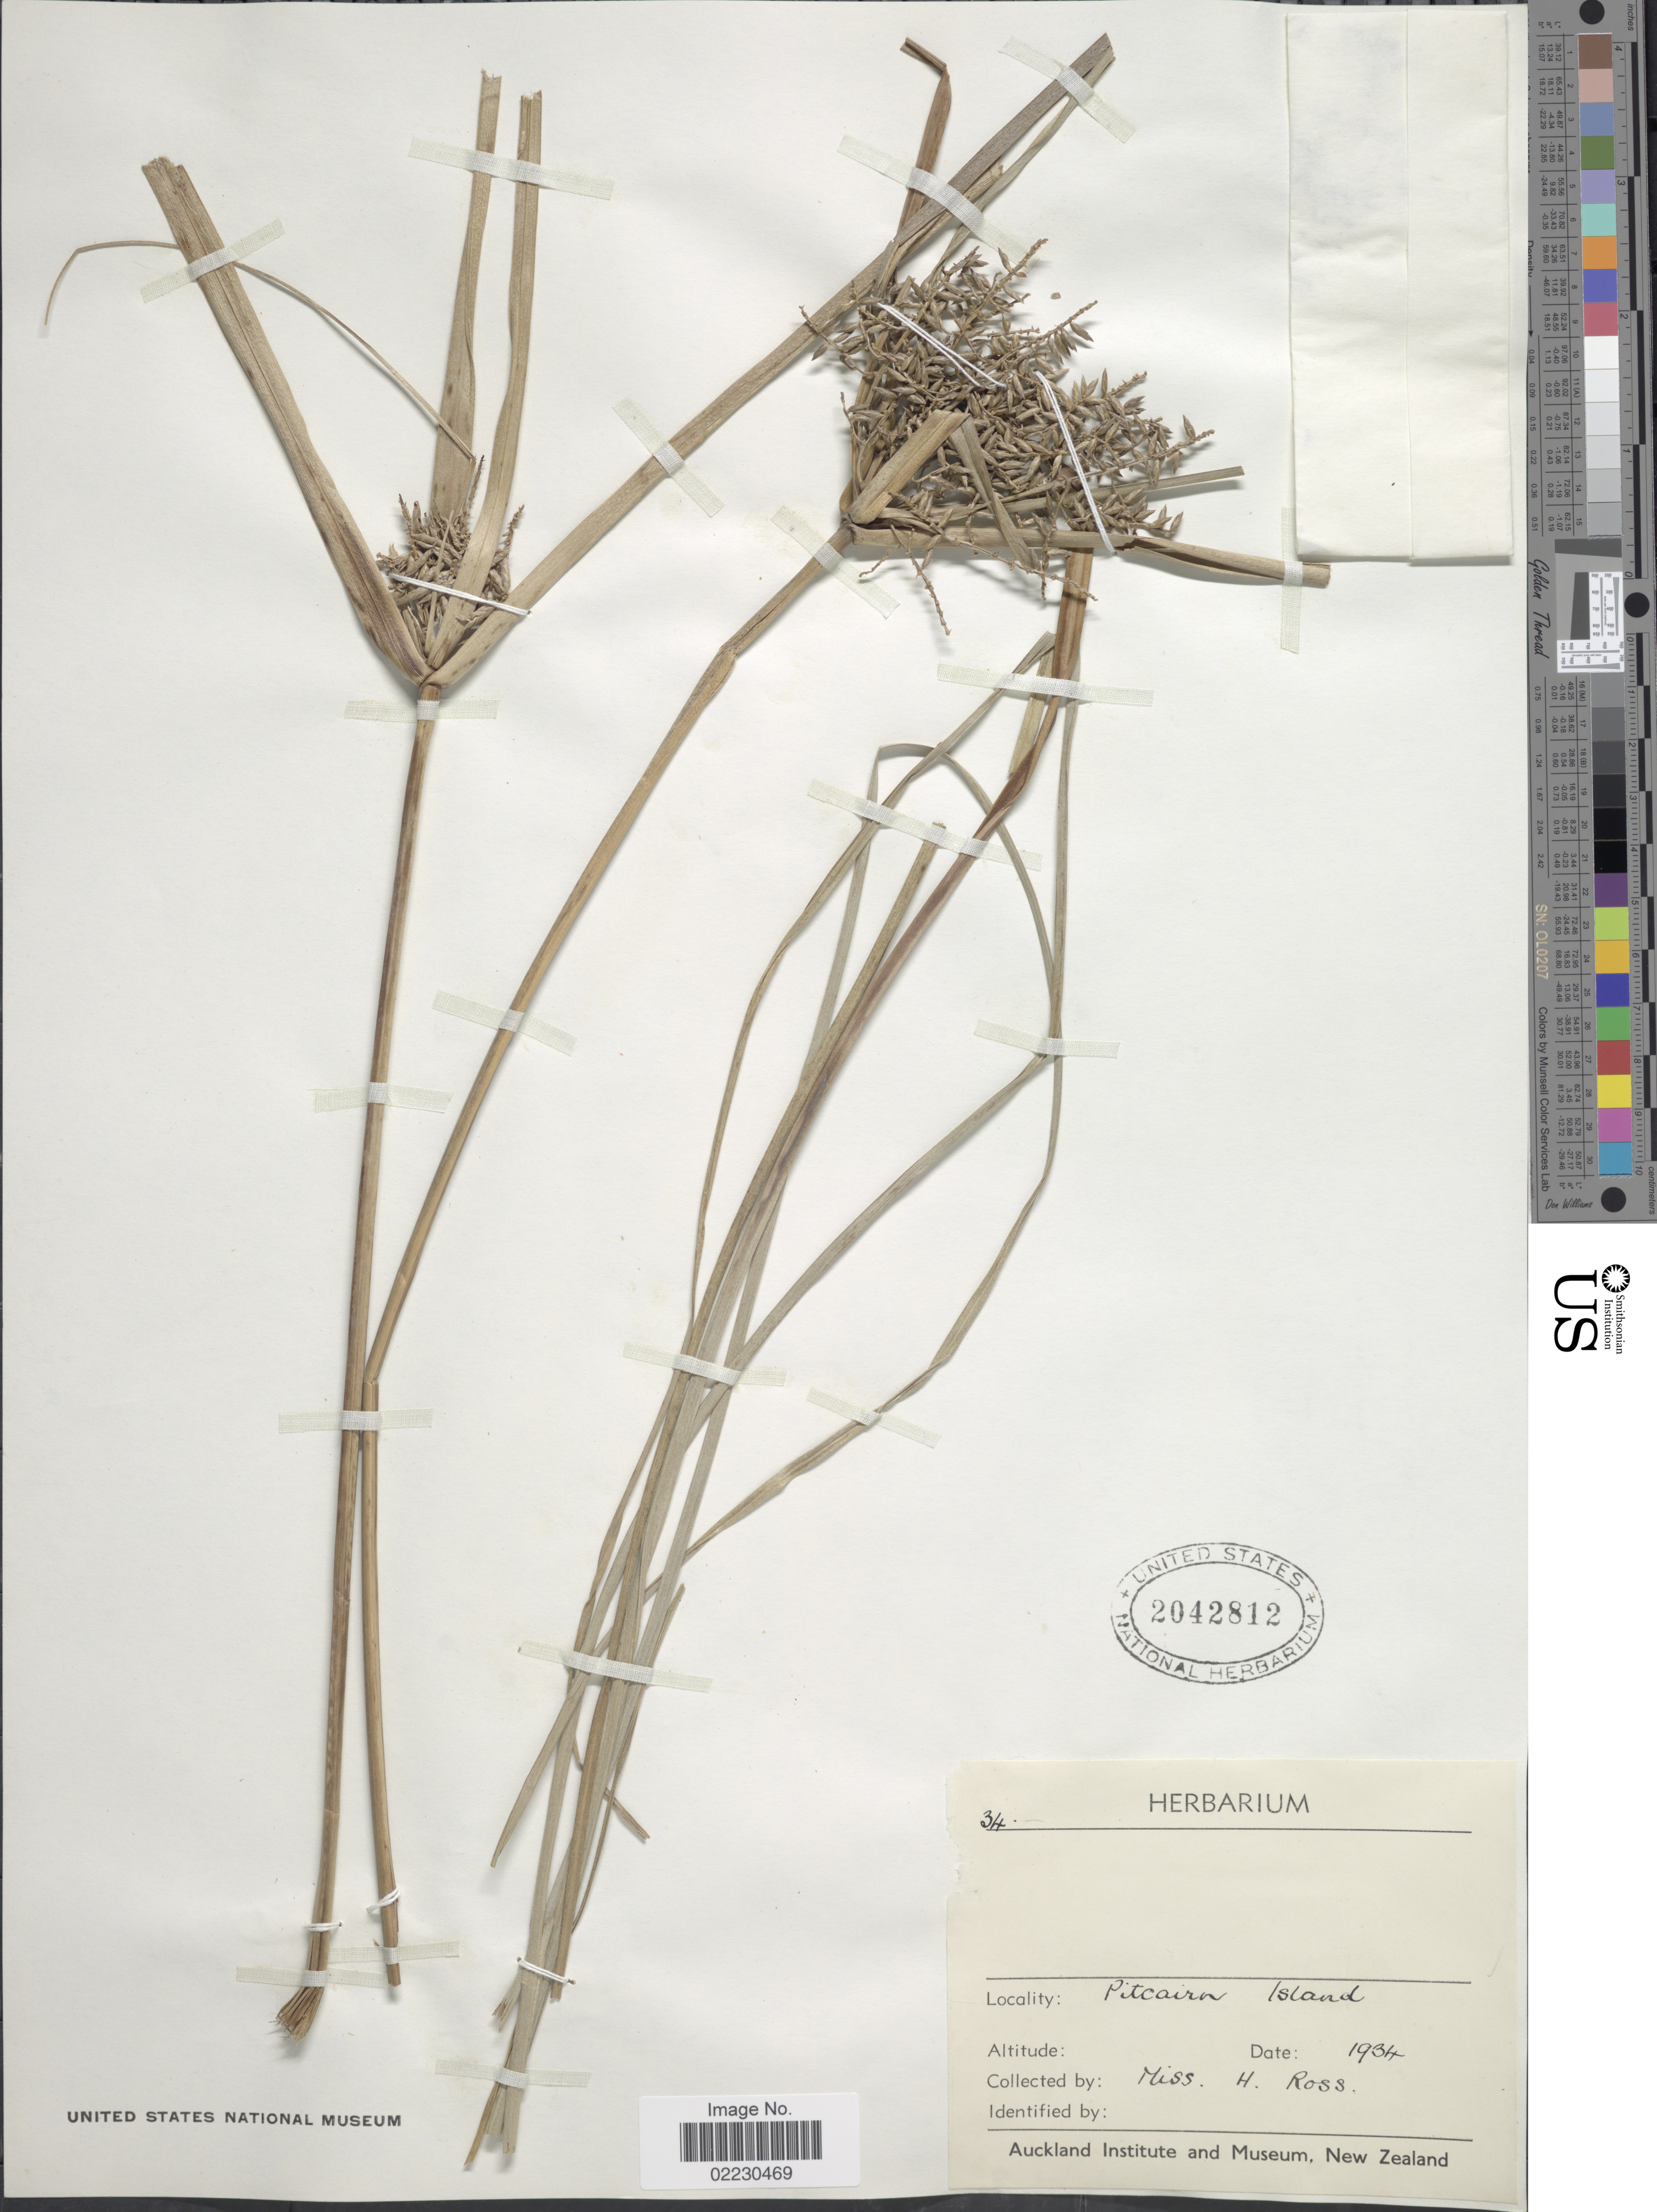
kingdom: Plantae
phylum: Tracheophyta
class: Liliopsida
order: Poales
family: Cyperaceae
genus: Cyperus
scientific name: Cyperus javanicus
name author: Houtt.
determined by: Strong, Mark T., (BOT), Smithsonian Institution - National Museum of Natural History (UNITED STATES)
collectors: H. Gross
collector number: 34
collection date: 1934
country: Pitcairn Islands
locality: Pitcaira Island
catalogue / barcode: US 2042812